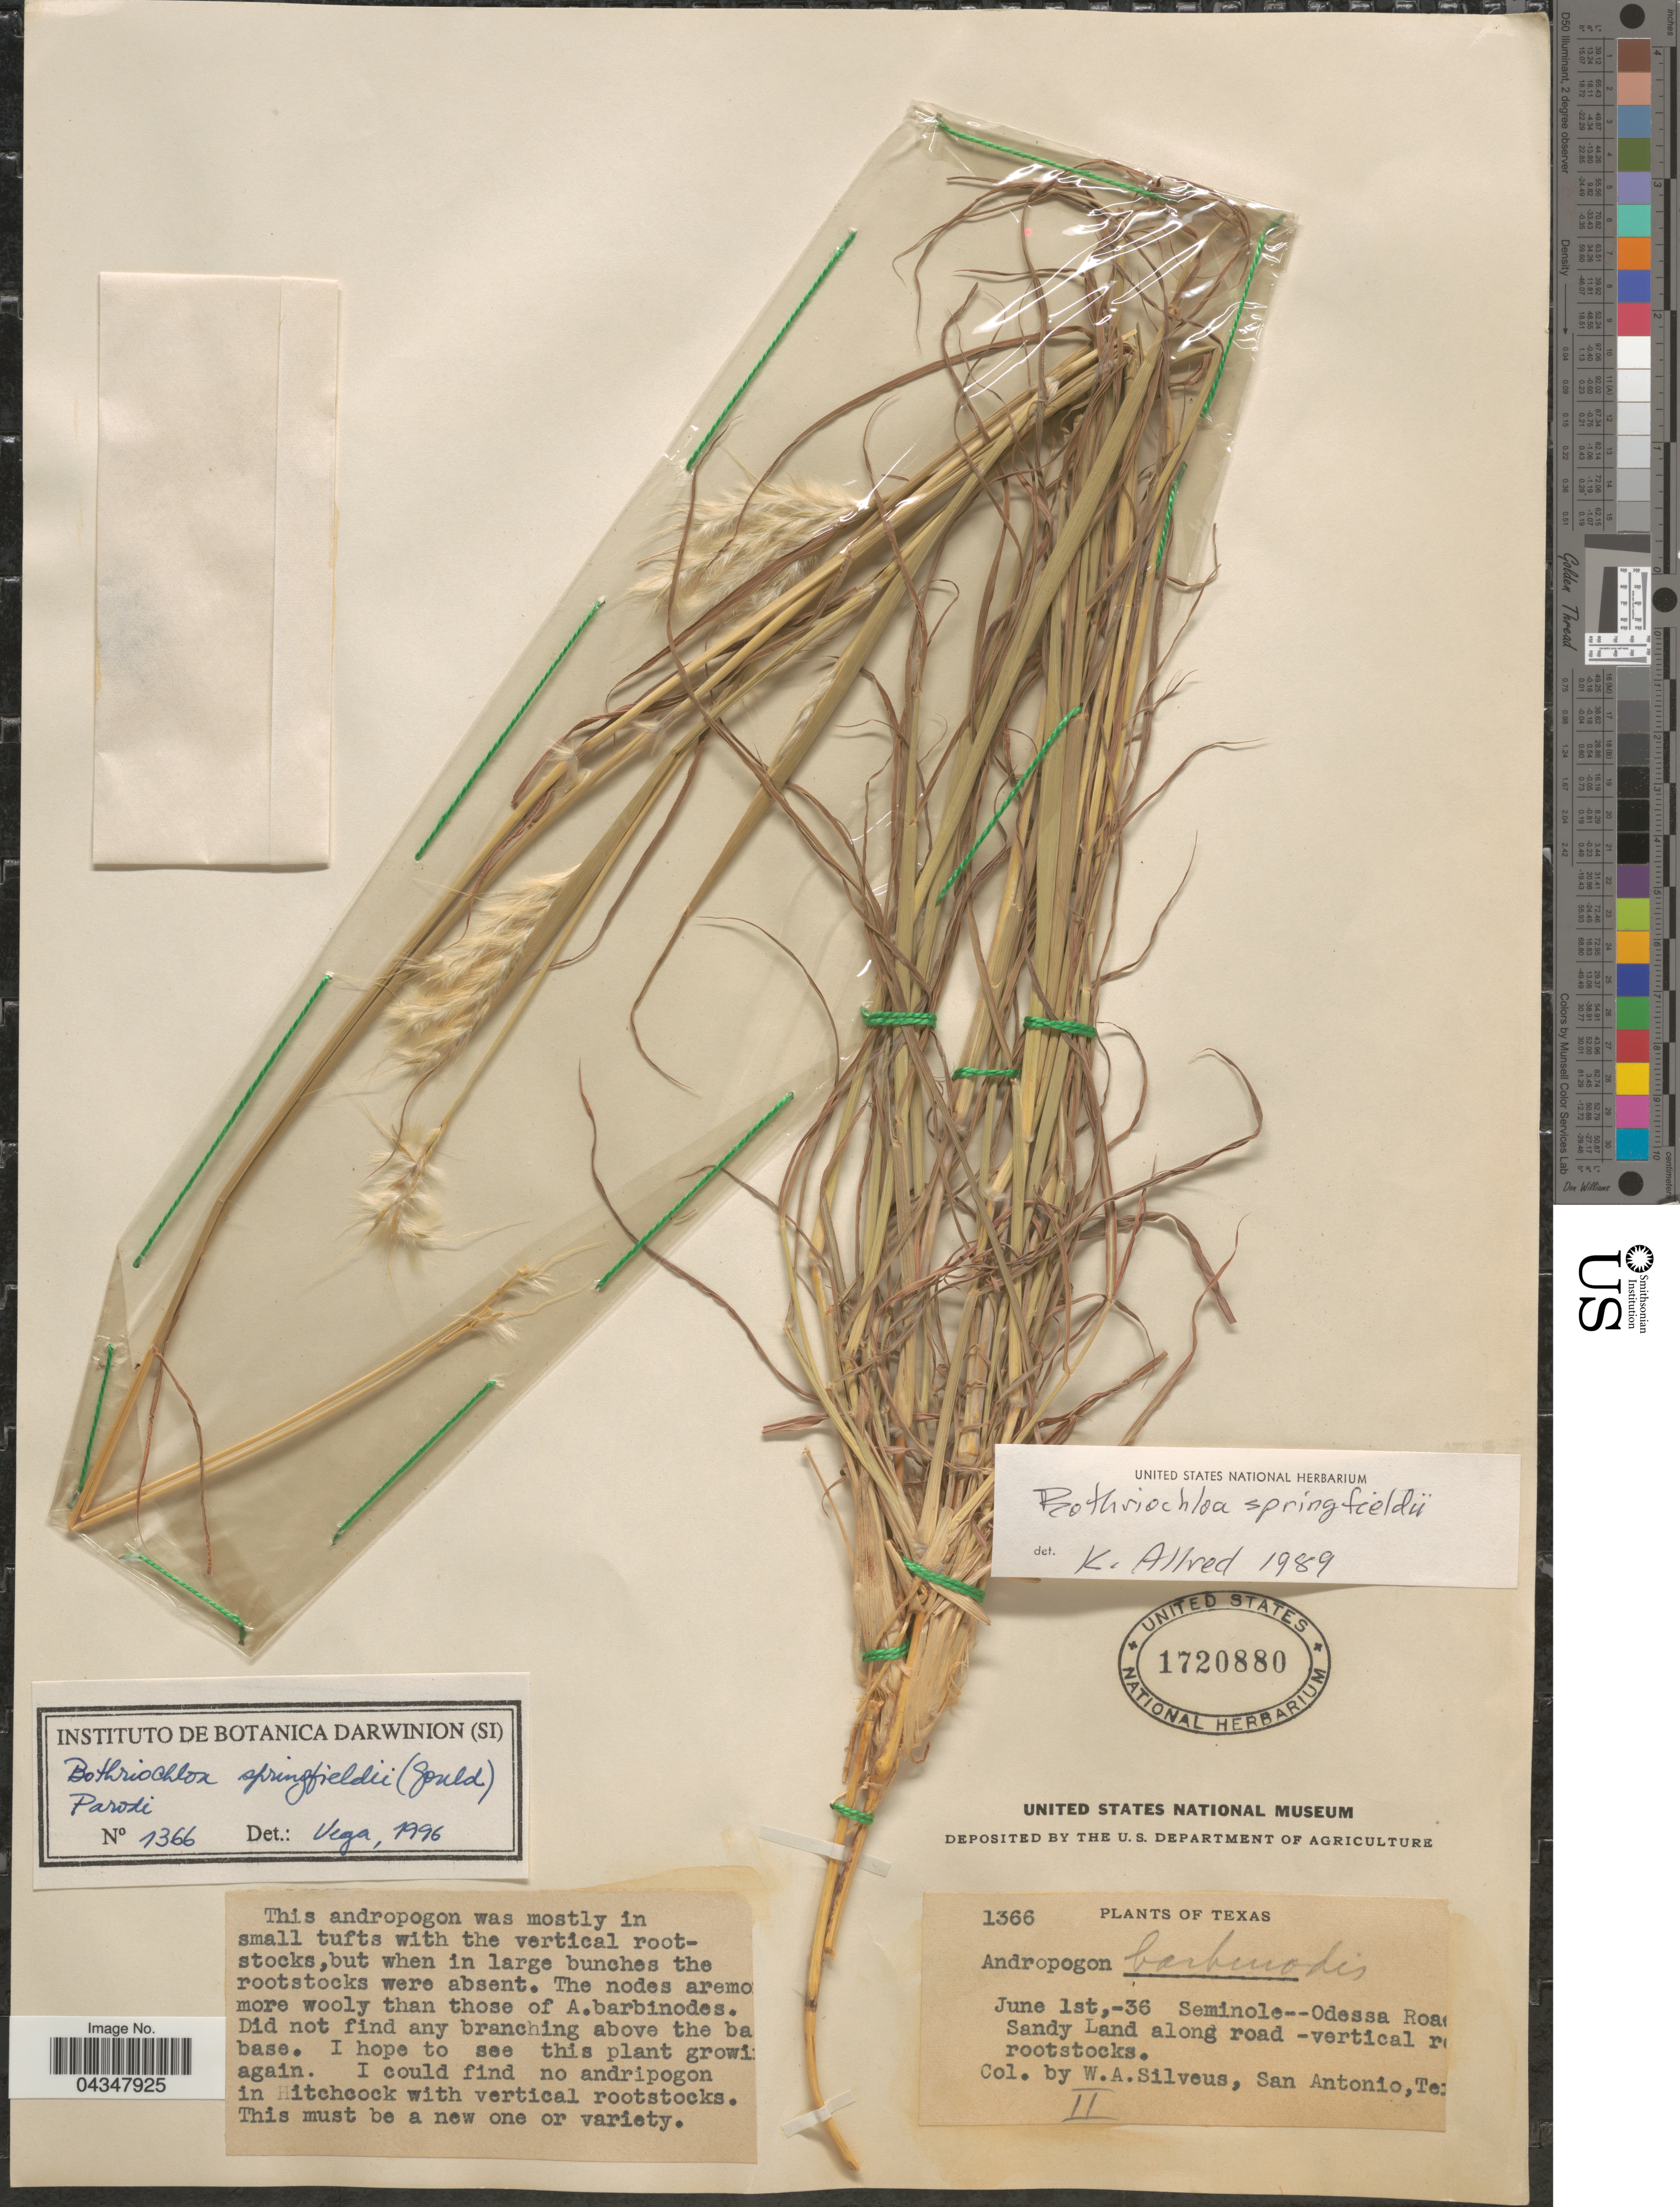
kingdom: Plantae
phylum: Tracheophyta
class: Liliopsida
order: Poales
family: Poaceae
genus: Bothriochloa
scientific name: Bothriochloa springfieldii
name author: (Gould) Parodi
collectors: W. Silveus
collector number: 1366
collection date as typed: Transcribed d/m/y: 1/6/36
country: United States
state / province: Texas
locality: San Antonio.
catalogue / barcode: US 1720880